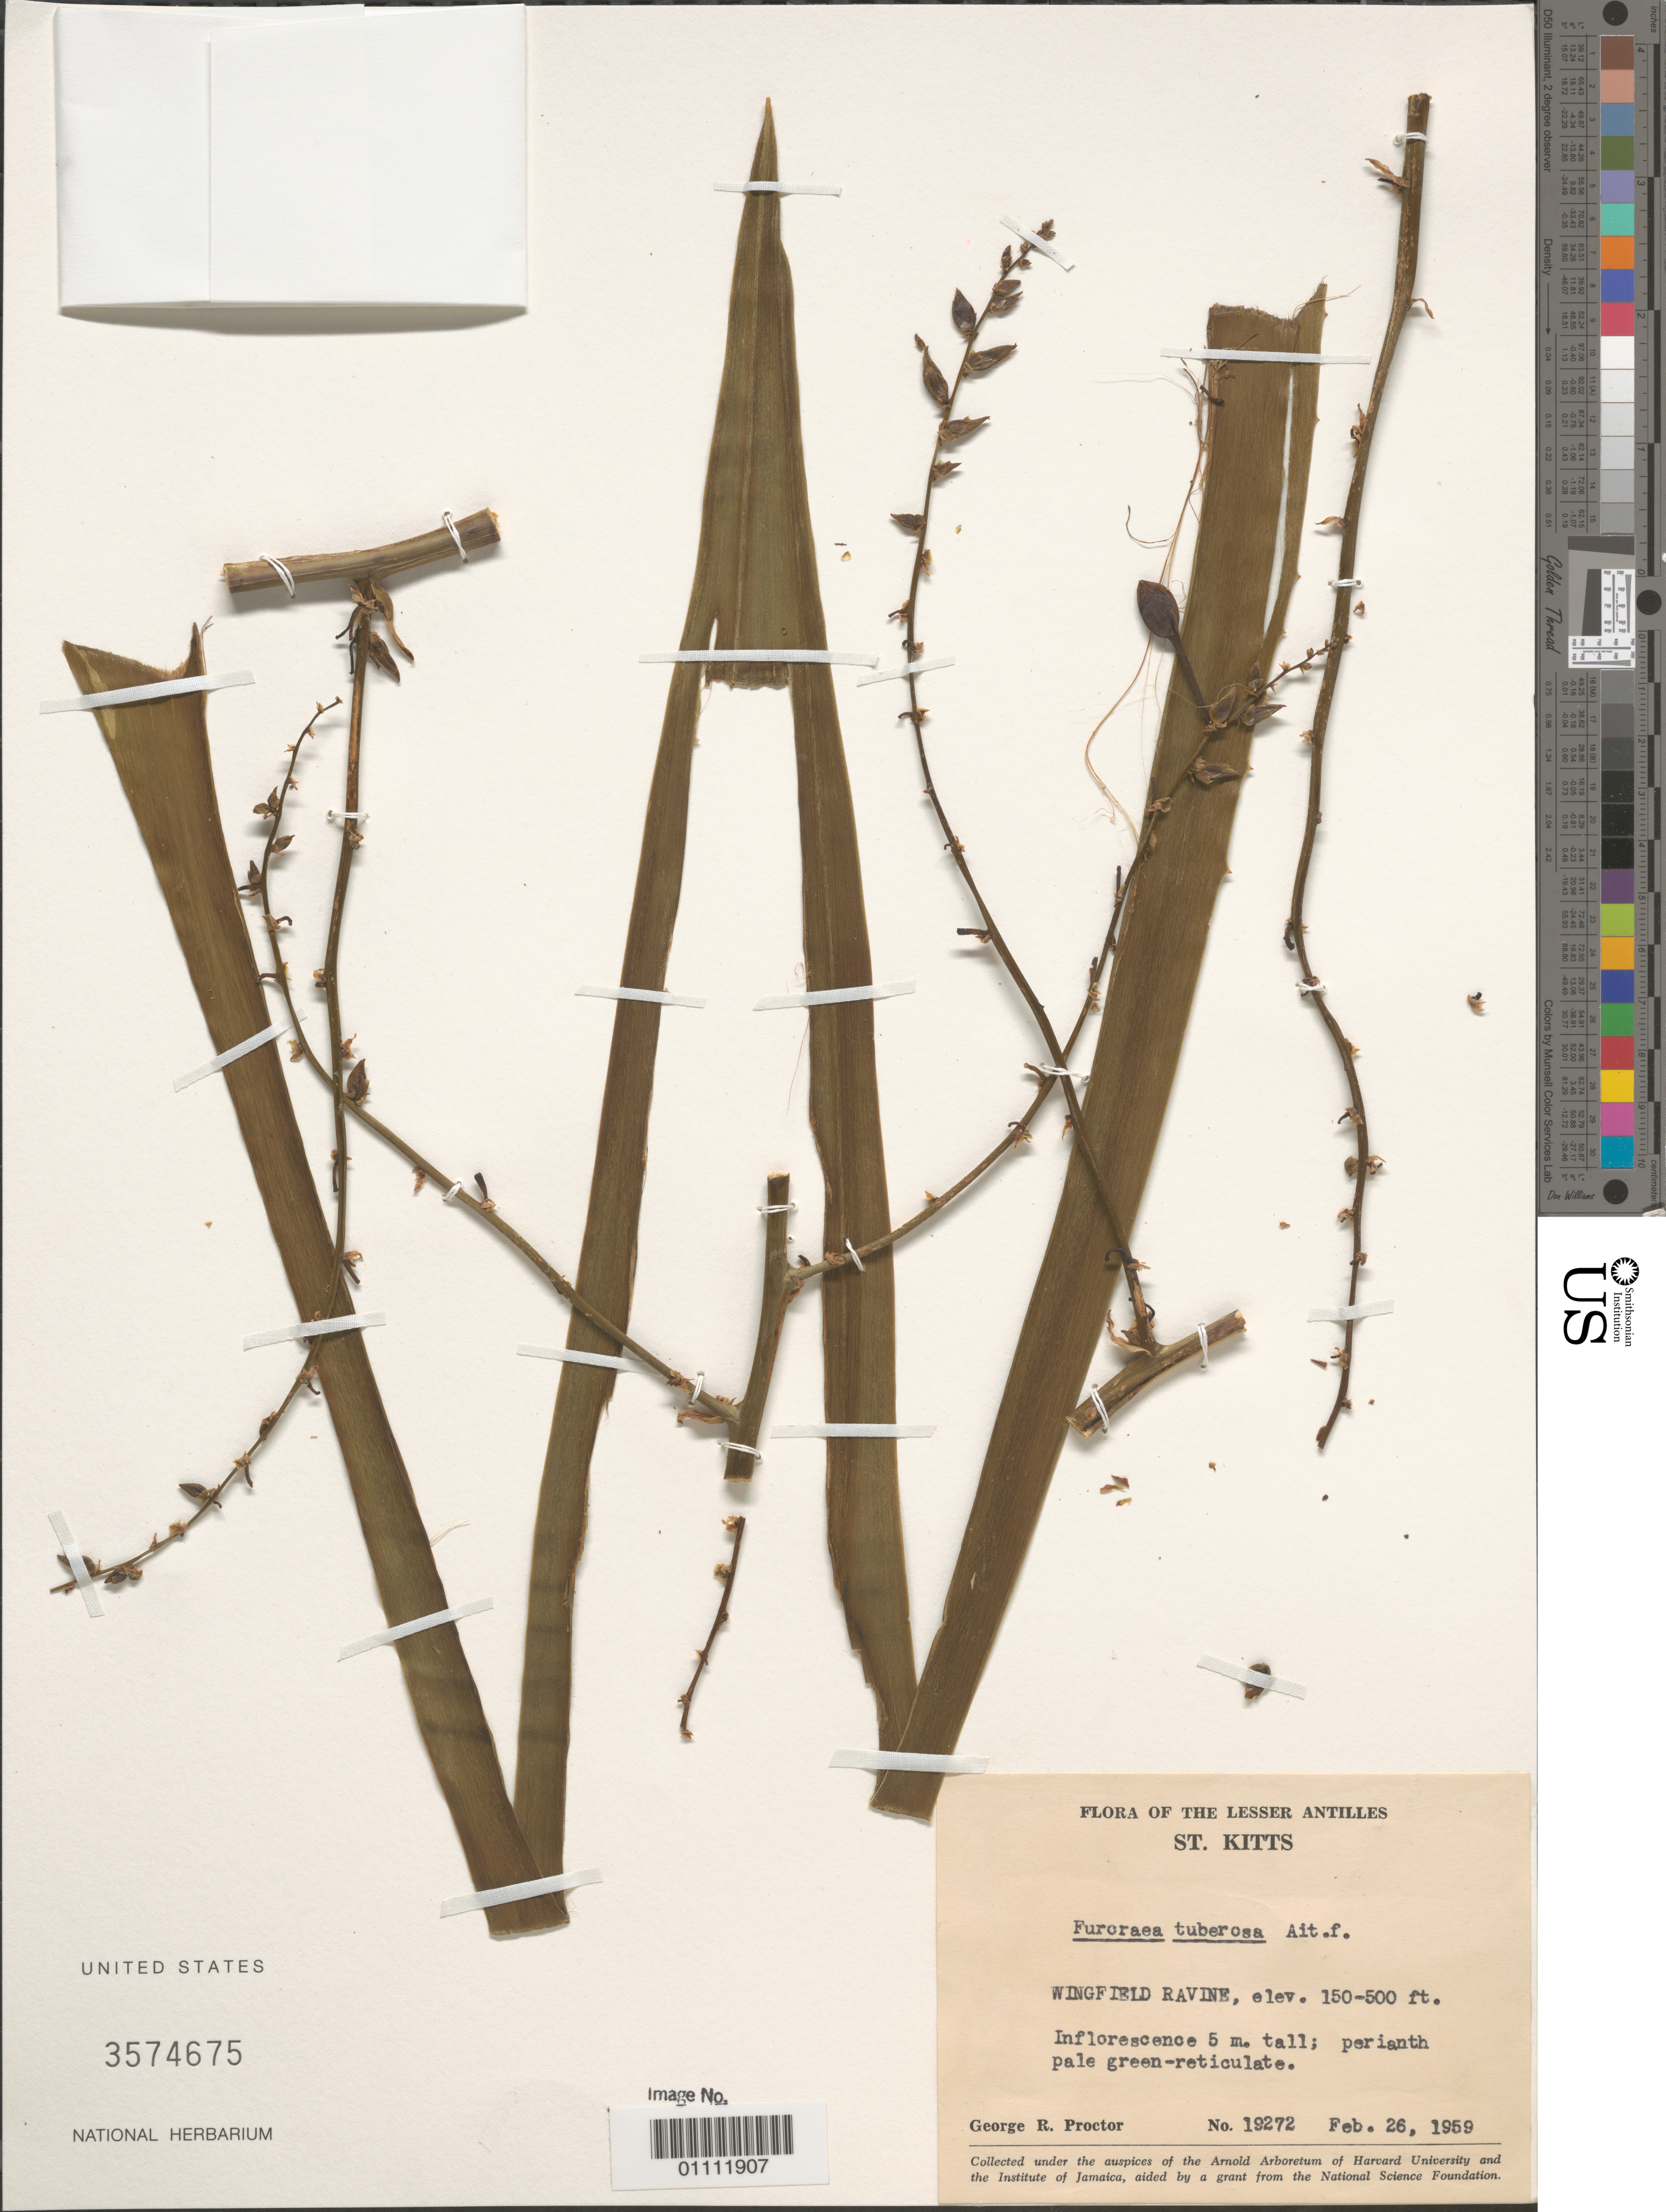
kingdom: Plantae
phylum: Tracheophyta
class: Liliopsida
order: Asparagales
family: Asparagaceae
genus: Furcraea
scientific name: Furcraea tuberosa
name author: (Mill.) W.T. Aiton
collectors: G. R. Proctor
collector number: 19272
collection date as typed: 26 Feb 1959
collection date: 1959-02-26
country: St. Christopher-Nevis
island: St. Christopher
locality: Wingfield Ravine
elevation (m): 46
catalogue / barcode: US 3574675